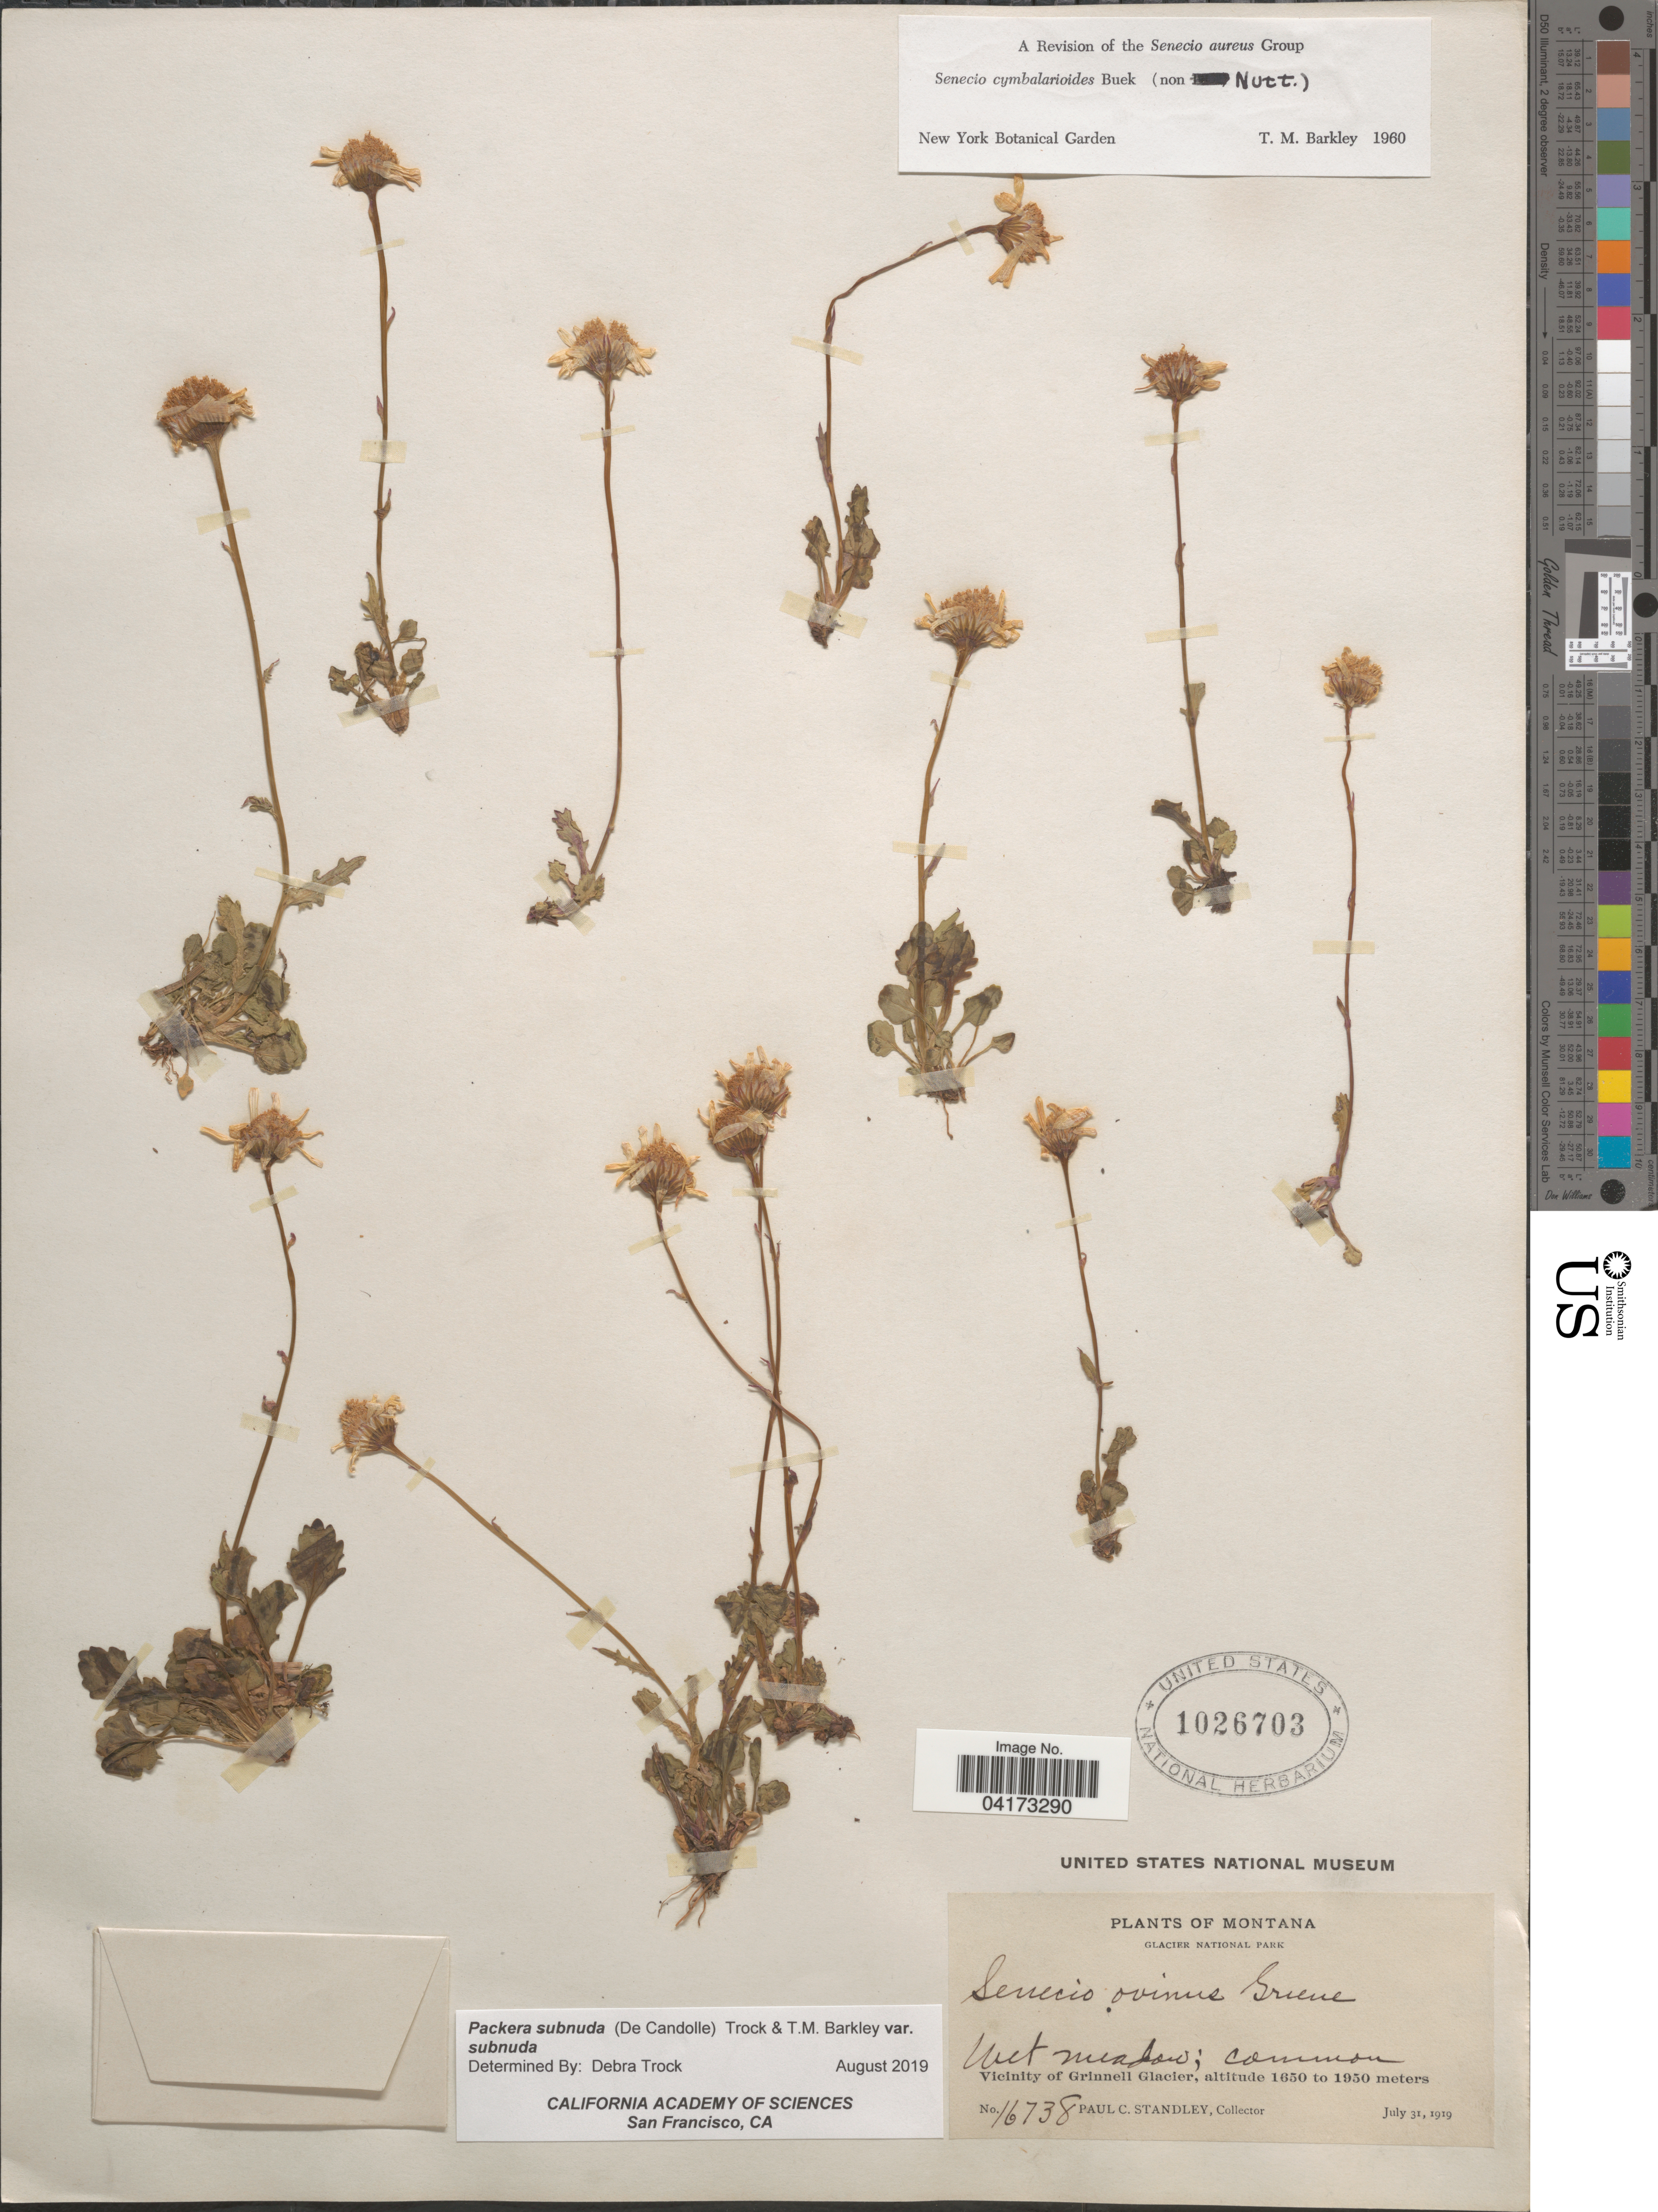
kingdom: Plantae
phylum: Tracheophyta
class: Magnoliopsida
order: Asterales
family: Asteraceae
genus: Packera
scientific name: Packera subnuda var. subnuda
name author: (DC.) Trock & T.M. Barkley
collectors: P. C. Standley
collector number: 16738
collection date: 1919-07-31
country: United States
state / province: Montana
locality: Glacier National Park. Vicinity of Grinnell Glacier.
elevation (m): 1650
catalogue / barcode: US 1026703